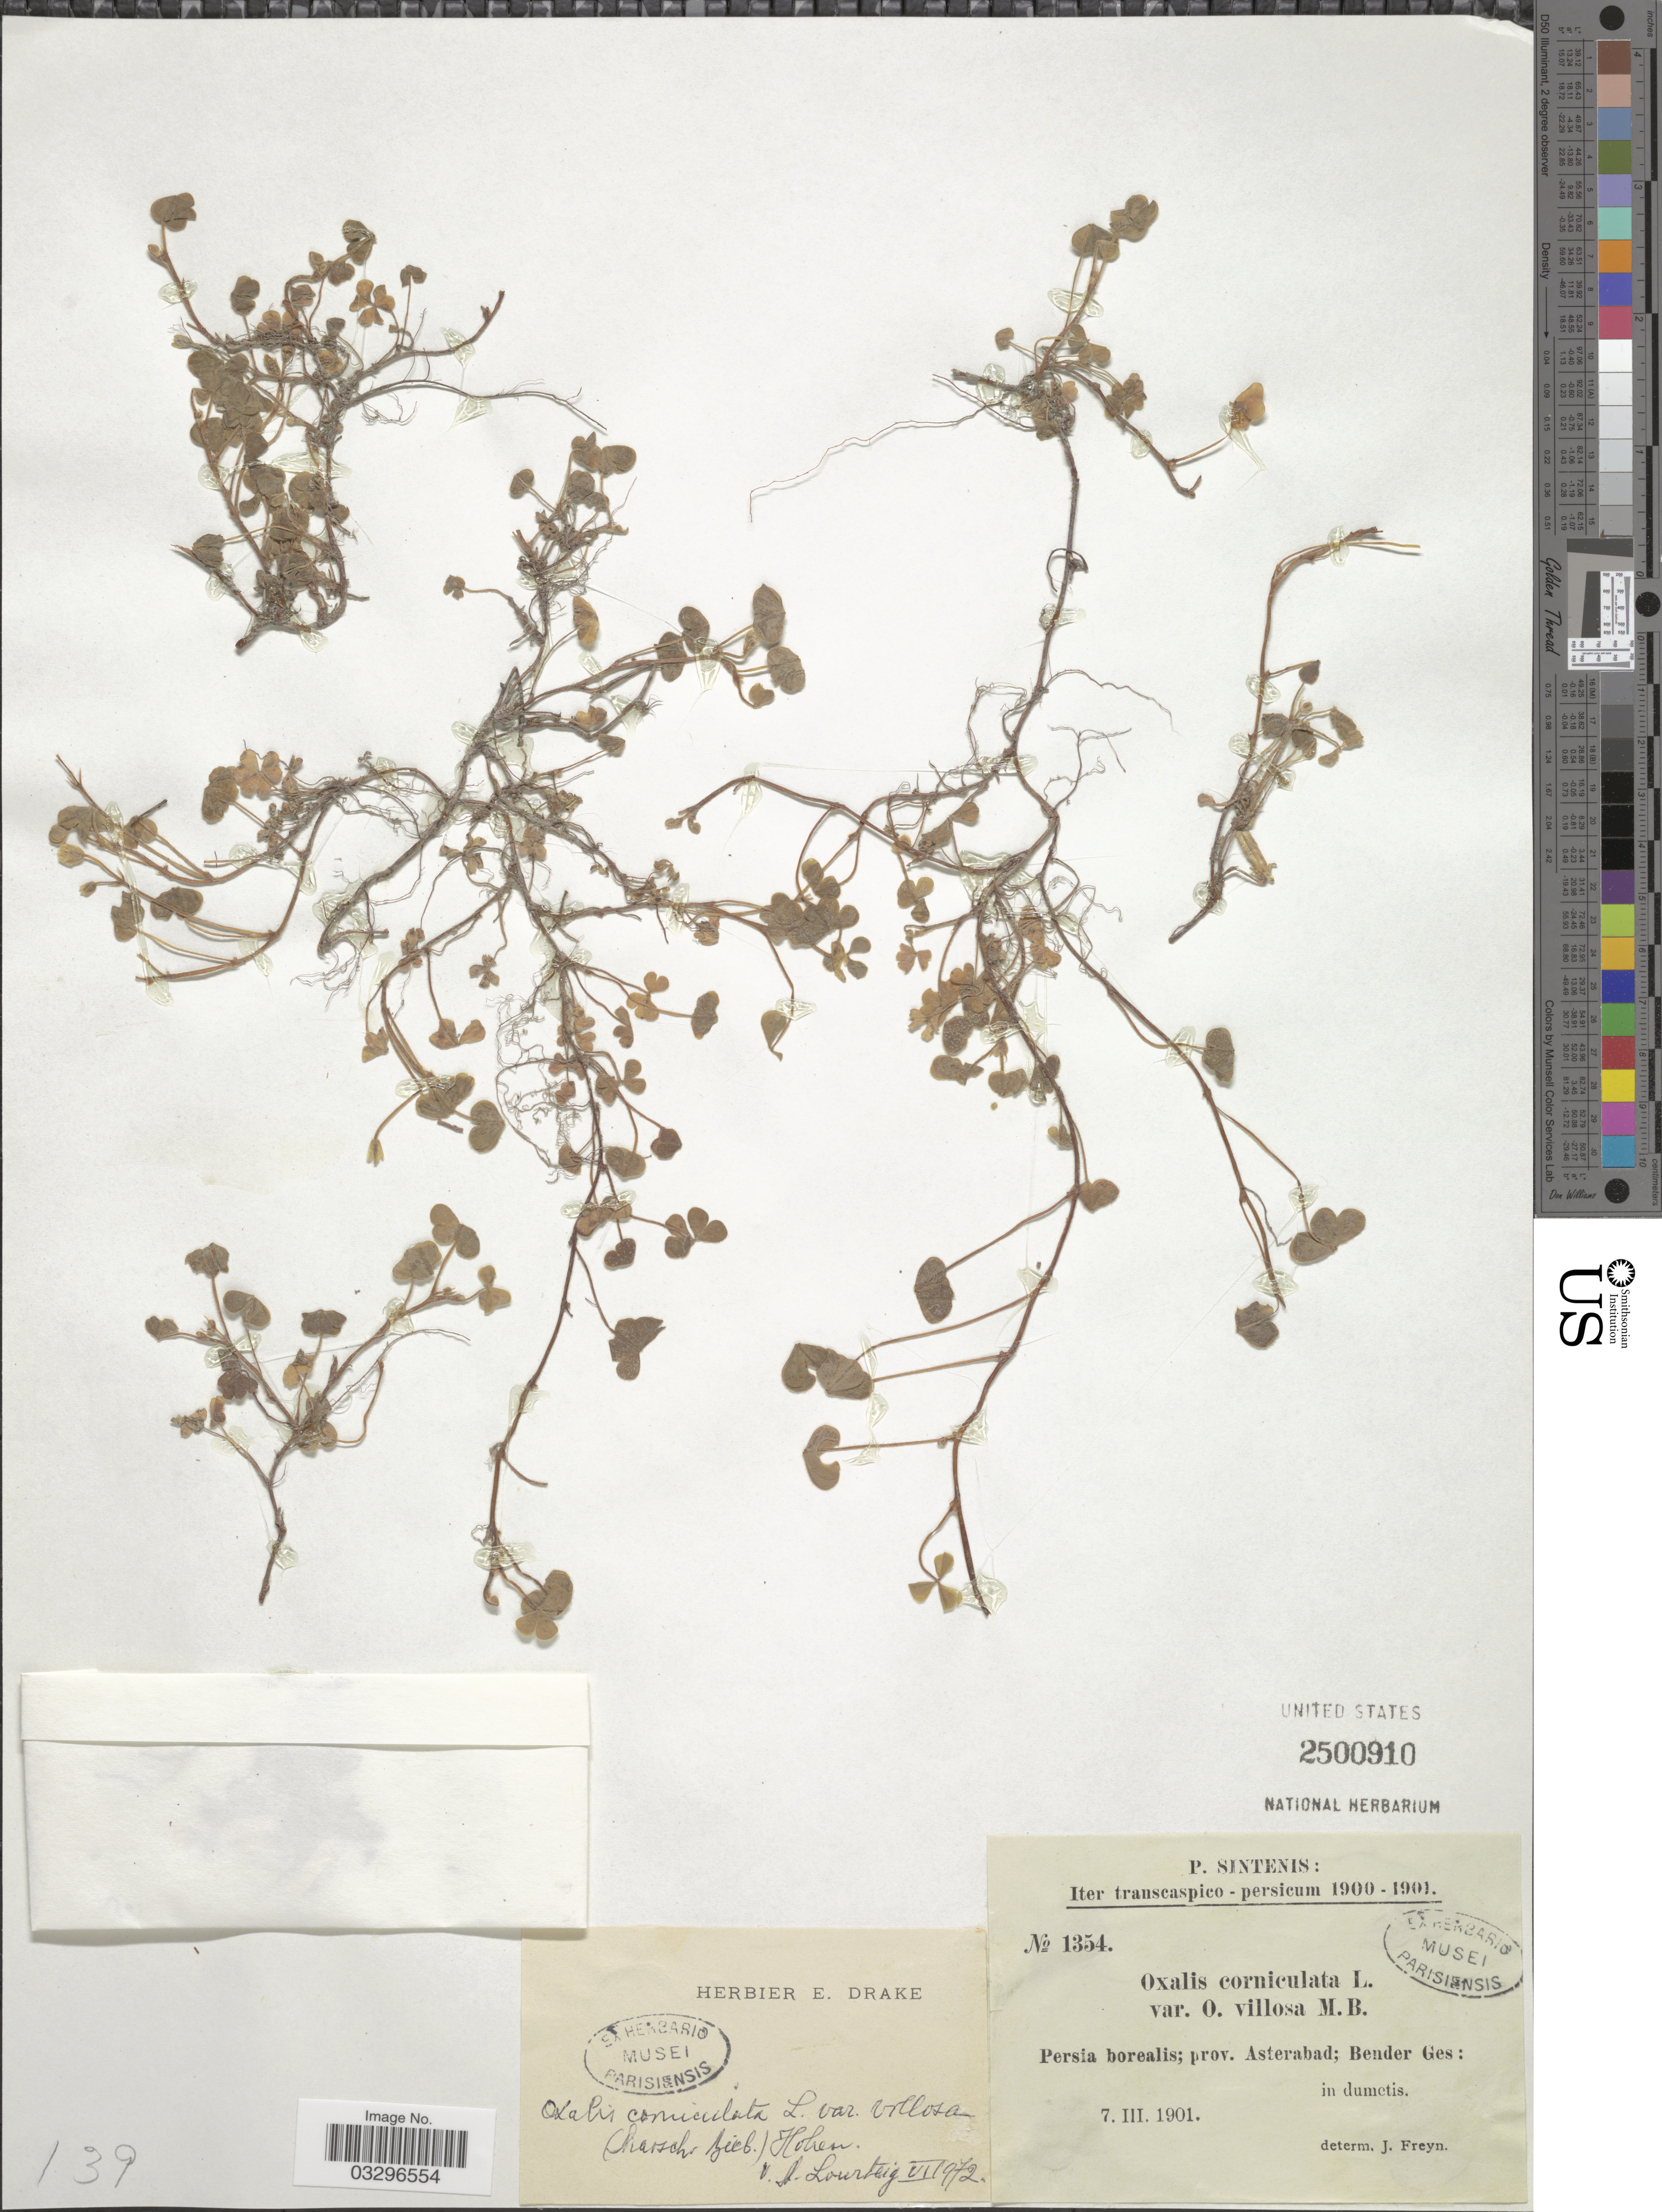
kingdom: Plantae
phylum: Tracheophyta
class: Magnoliopsida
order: Oxalidales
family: Oxalidaceae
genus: Oxalis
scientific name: Oxalis corniculata var. villosa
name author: (M. Bieb.) Hohen.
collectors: P. Sintenis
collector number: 1354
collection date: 1901-03-07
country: Iran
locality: Persia borealis; prov. Asterabad; Bender Ges: in dumetis.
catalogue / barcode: US 2500910